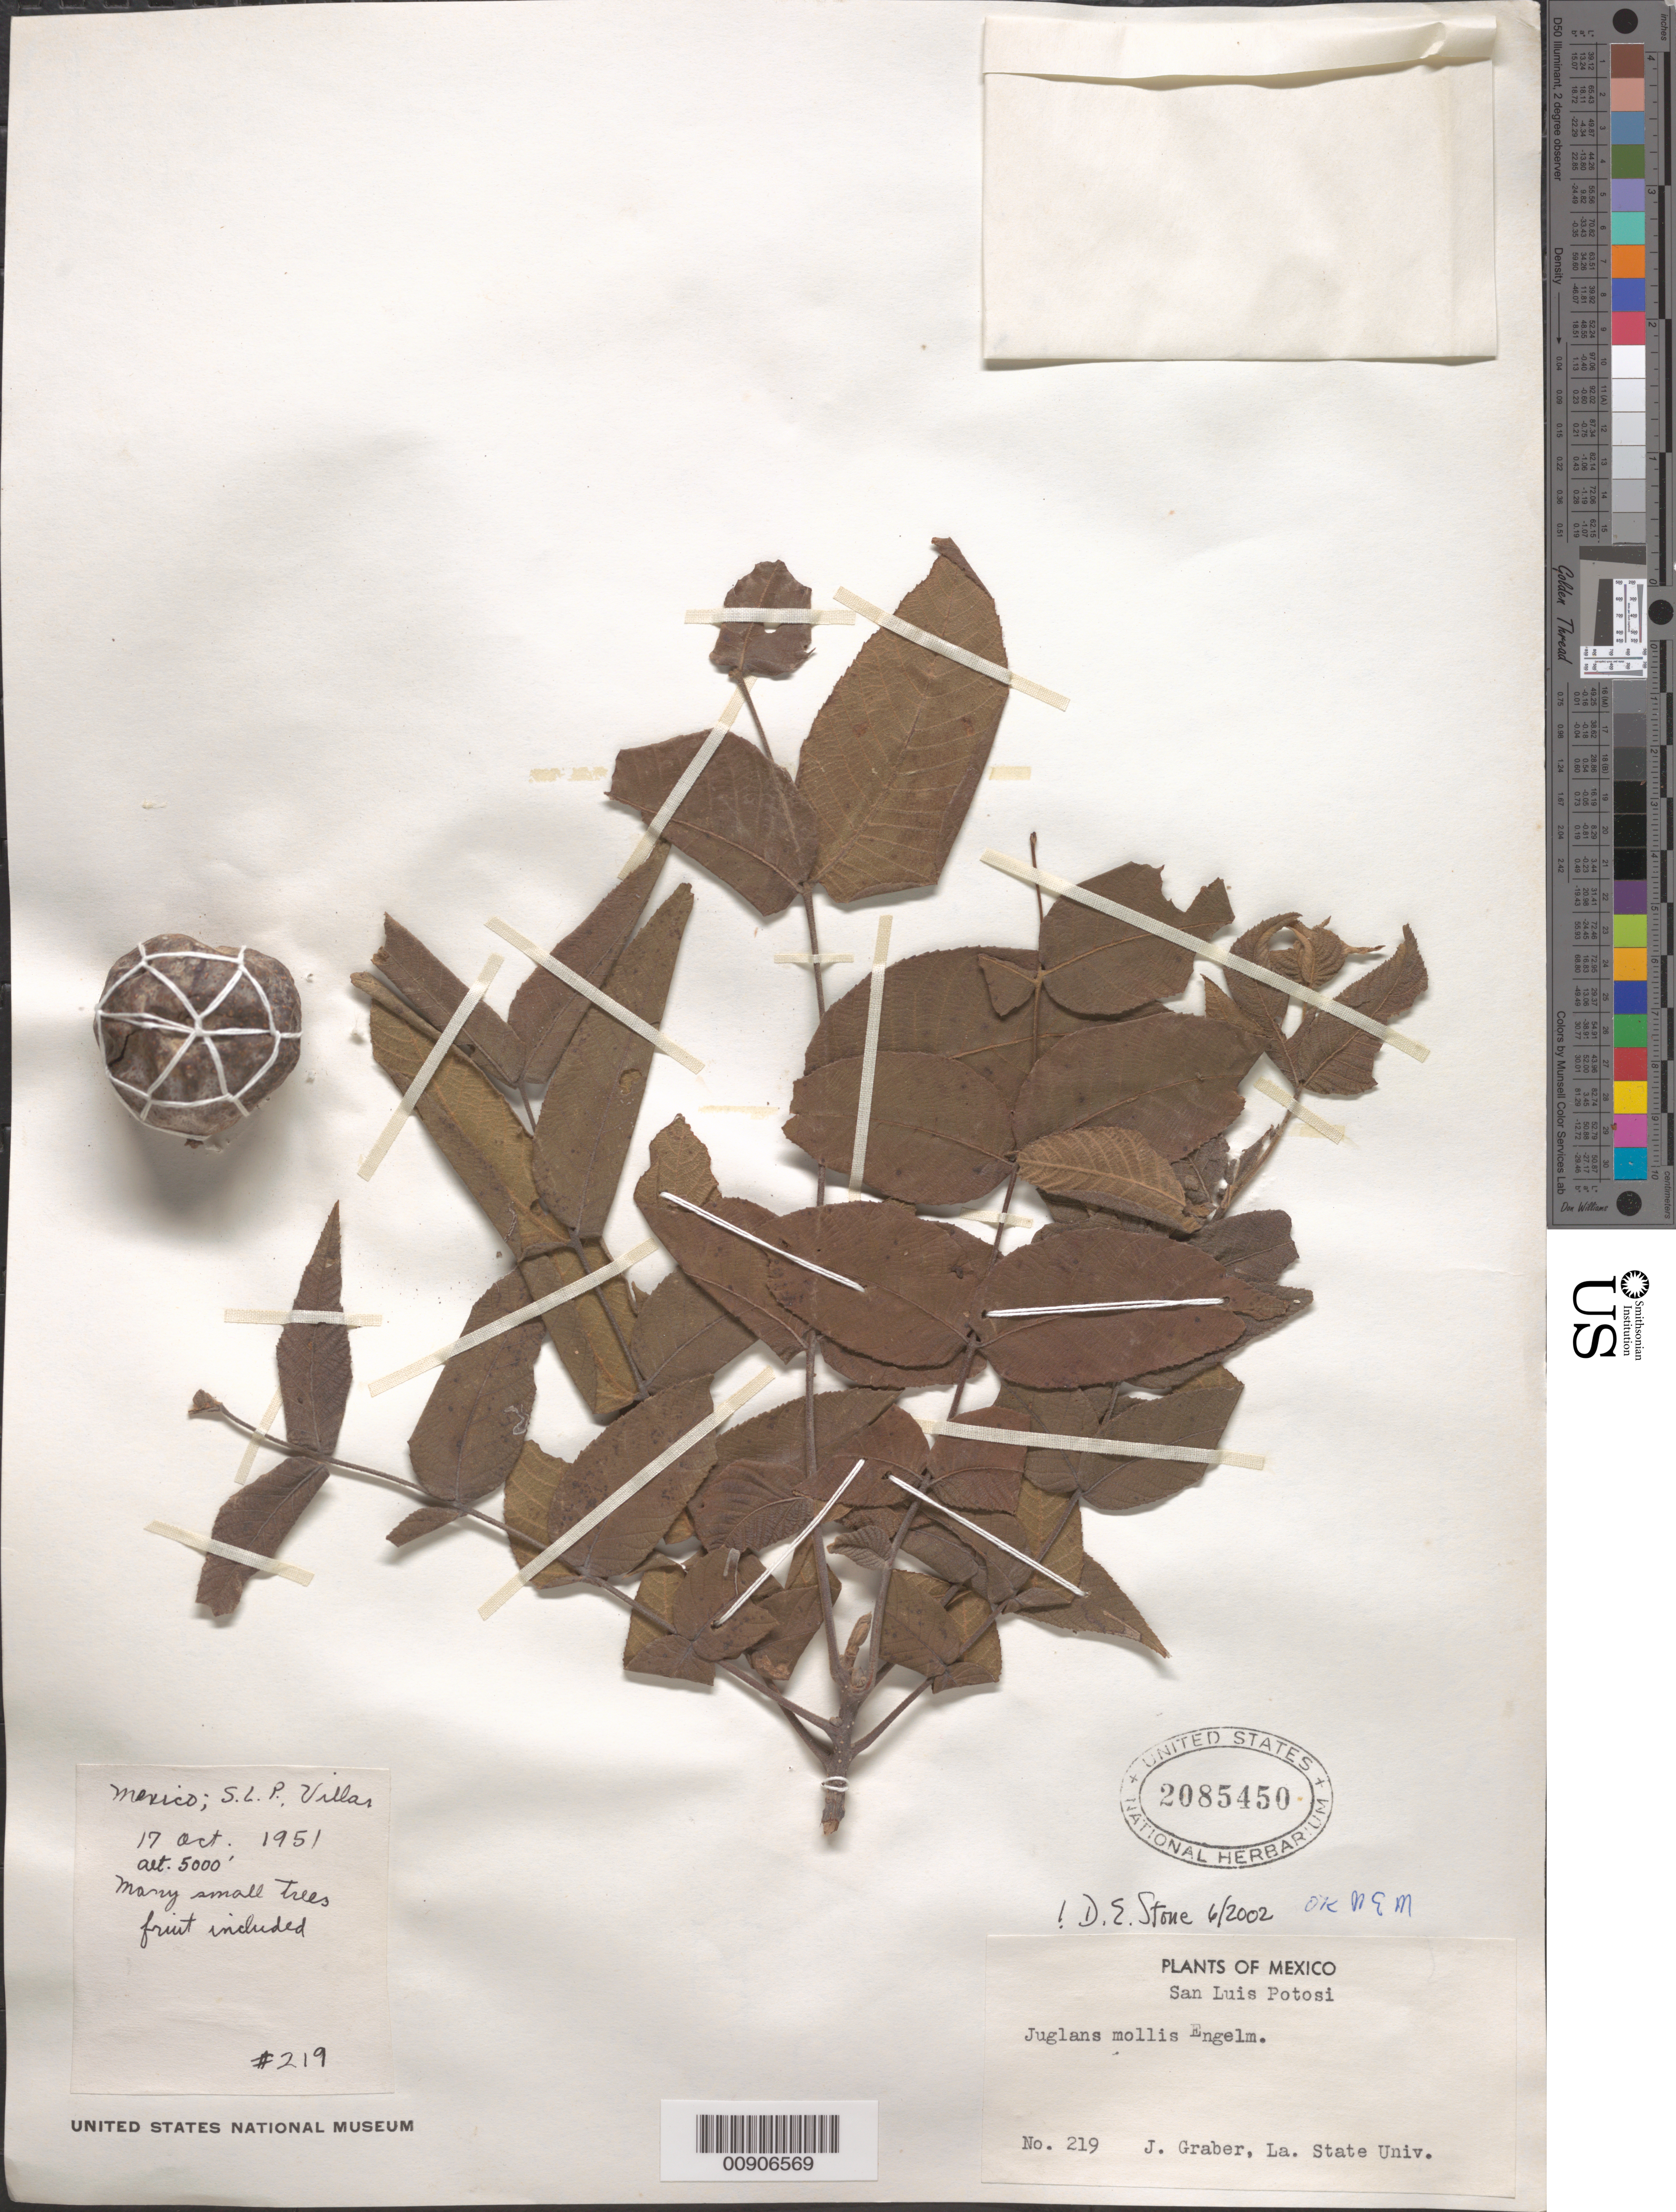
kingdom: Plantae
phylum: Tracheophyta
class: Magnoliopsida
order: Fagales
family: Juglandaceae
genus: Juglans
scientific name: Juglans mollis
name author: Engelm. ex Hemsl.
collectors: J. Graber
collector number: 219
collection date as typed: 17 Oct 1951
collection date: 1951-10-17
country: Mexico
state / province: San Luis Potosí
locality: San Luis Potosí: Villas.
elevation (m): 1524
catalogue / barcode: US 2085450